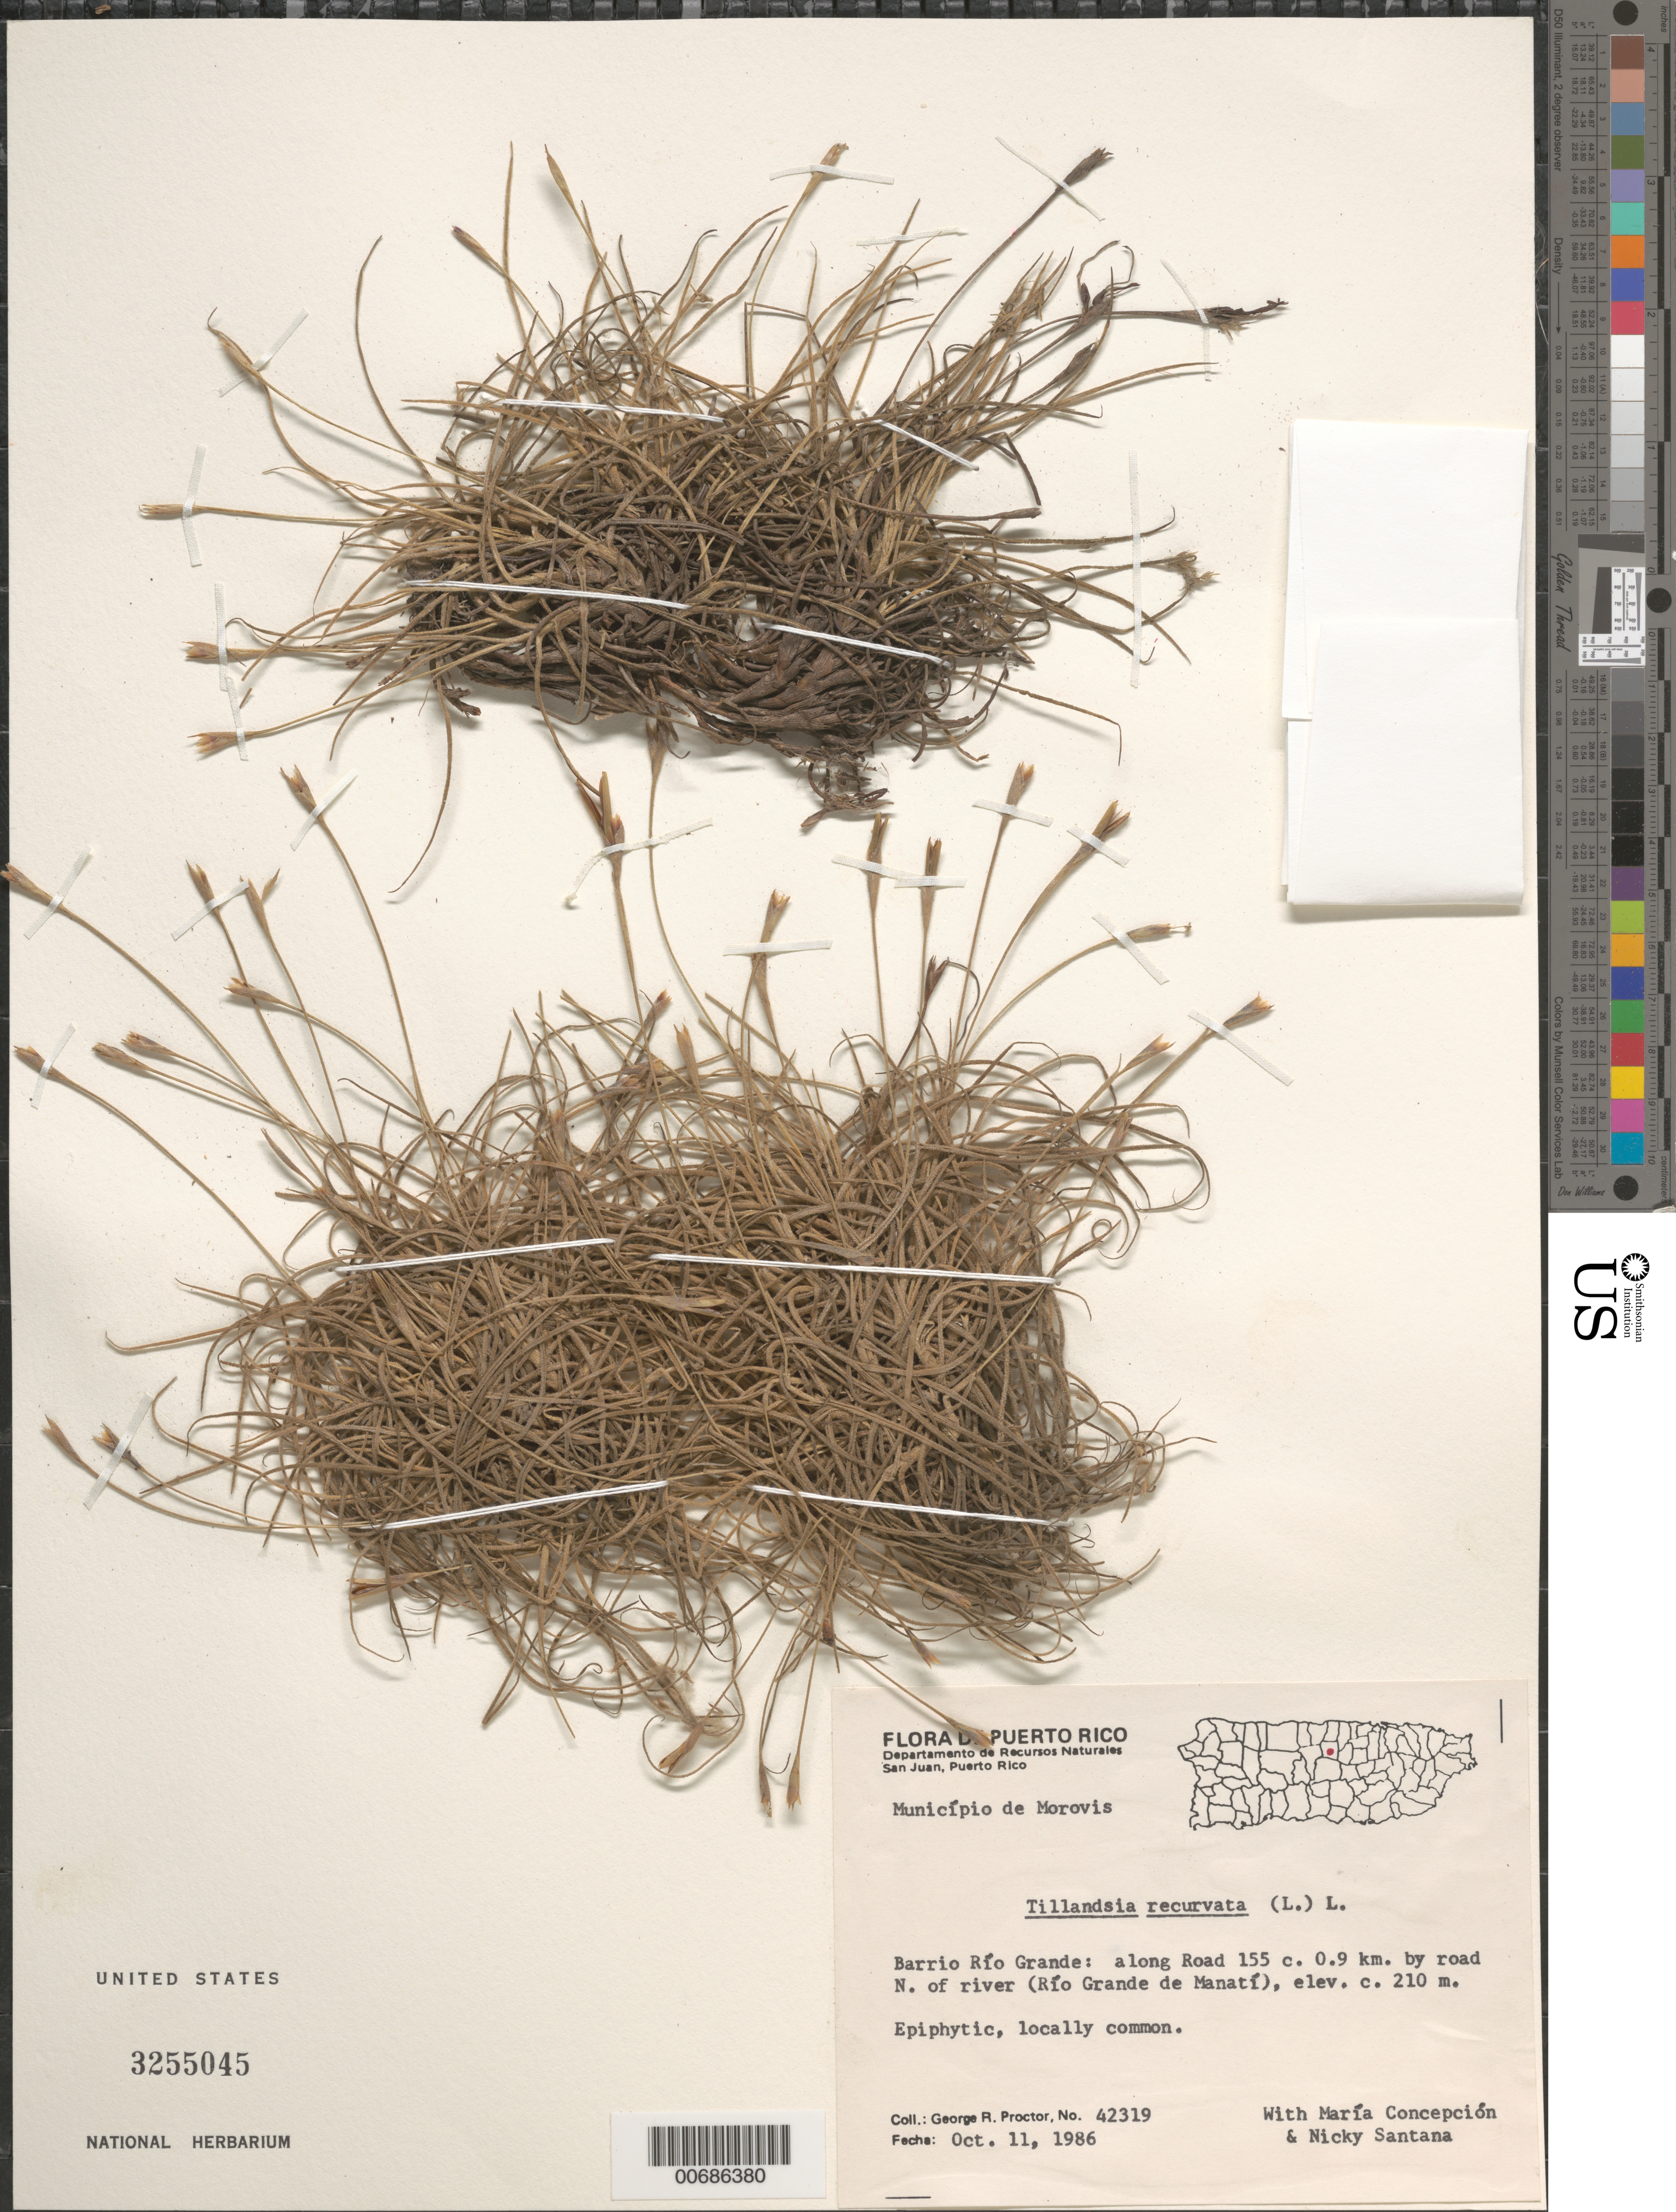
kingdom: Plantae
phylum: Tracheophyta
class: Liliopsida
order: Poales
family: Bromeliaceae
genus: Tillandsia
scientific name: Tillandsia recurvata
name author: L.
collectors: G. R. Proctor, M. Concepción & N. Santana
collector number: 42319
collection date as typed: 11 Oct 1986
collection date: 1986-10-11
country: Puerto Rico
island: Greater Antilles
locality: Município de Morovis, Barrio Río Grande: along Road 155 c. 0.9 km. By road N of River (Rio Grande de Manatí).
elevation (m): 210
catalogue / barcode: US 3255045